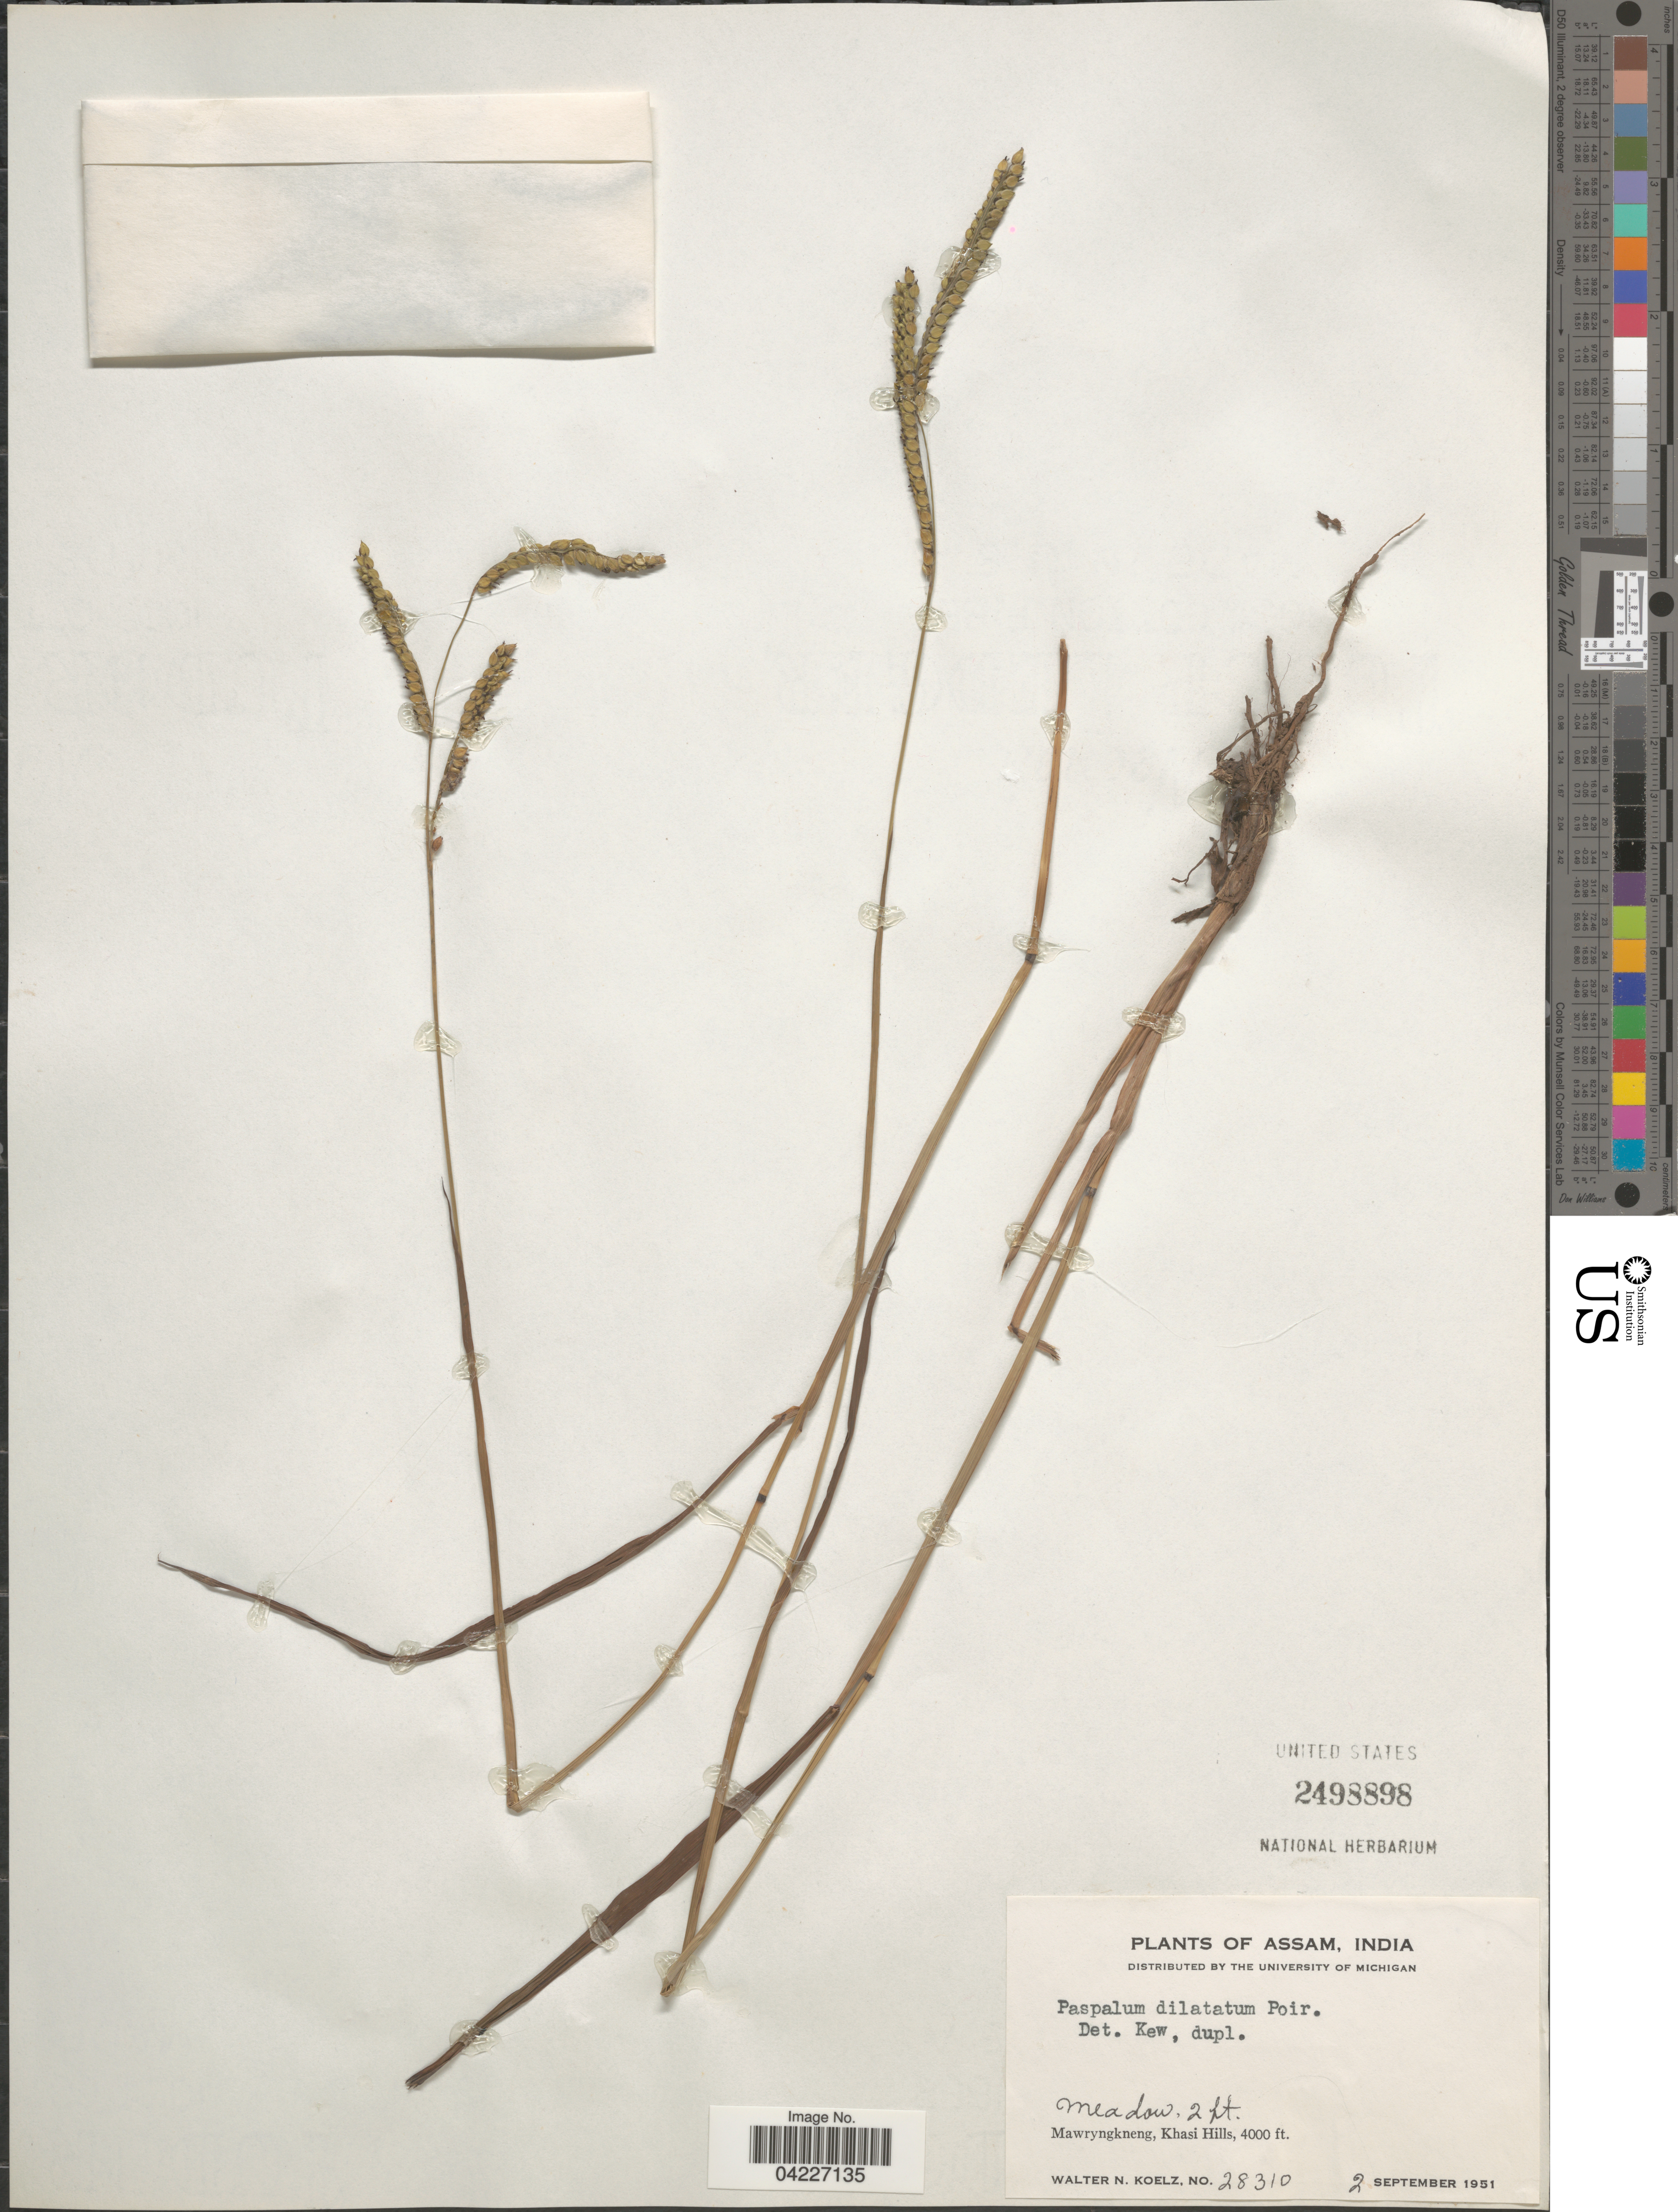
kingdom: Plantae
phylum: Tracheophyta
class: Liliopsida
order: Poales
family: Poaceae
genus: Paspalum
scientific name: Paspalum dilatatum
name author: Poir.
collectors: W. N. Koelz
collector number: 28310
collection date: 1951-09-02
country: India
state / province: Meghalaya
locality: Mawryngkneng, Khasi Hills.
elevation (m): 1219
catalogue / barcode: US 2498898